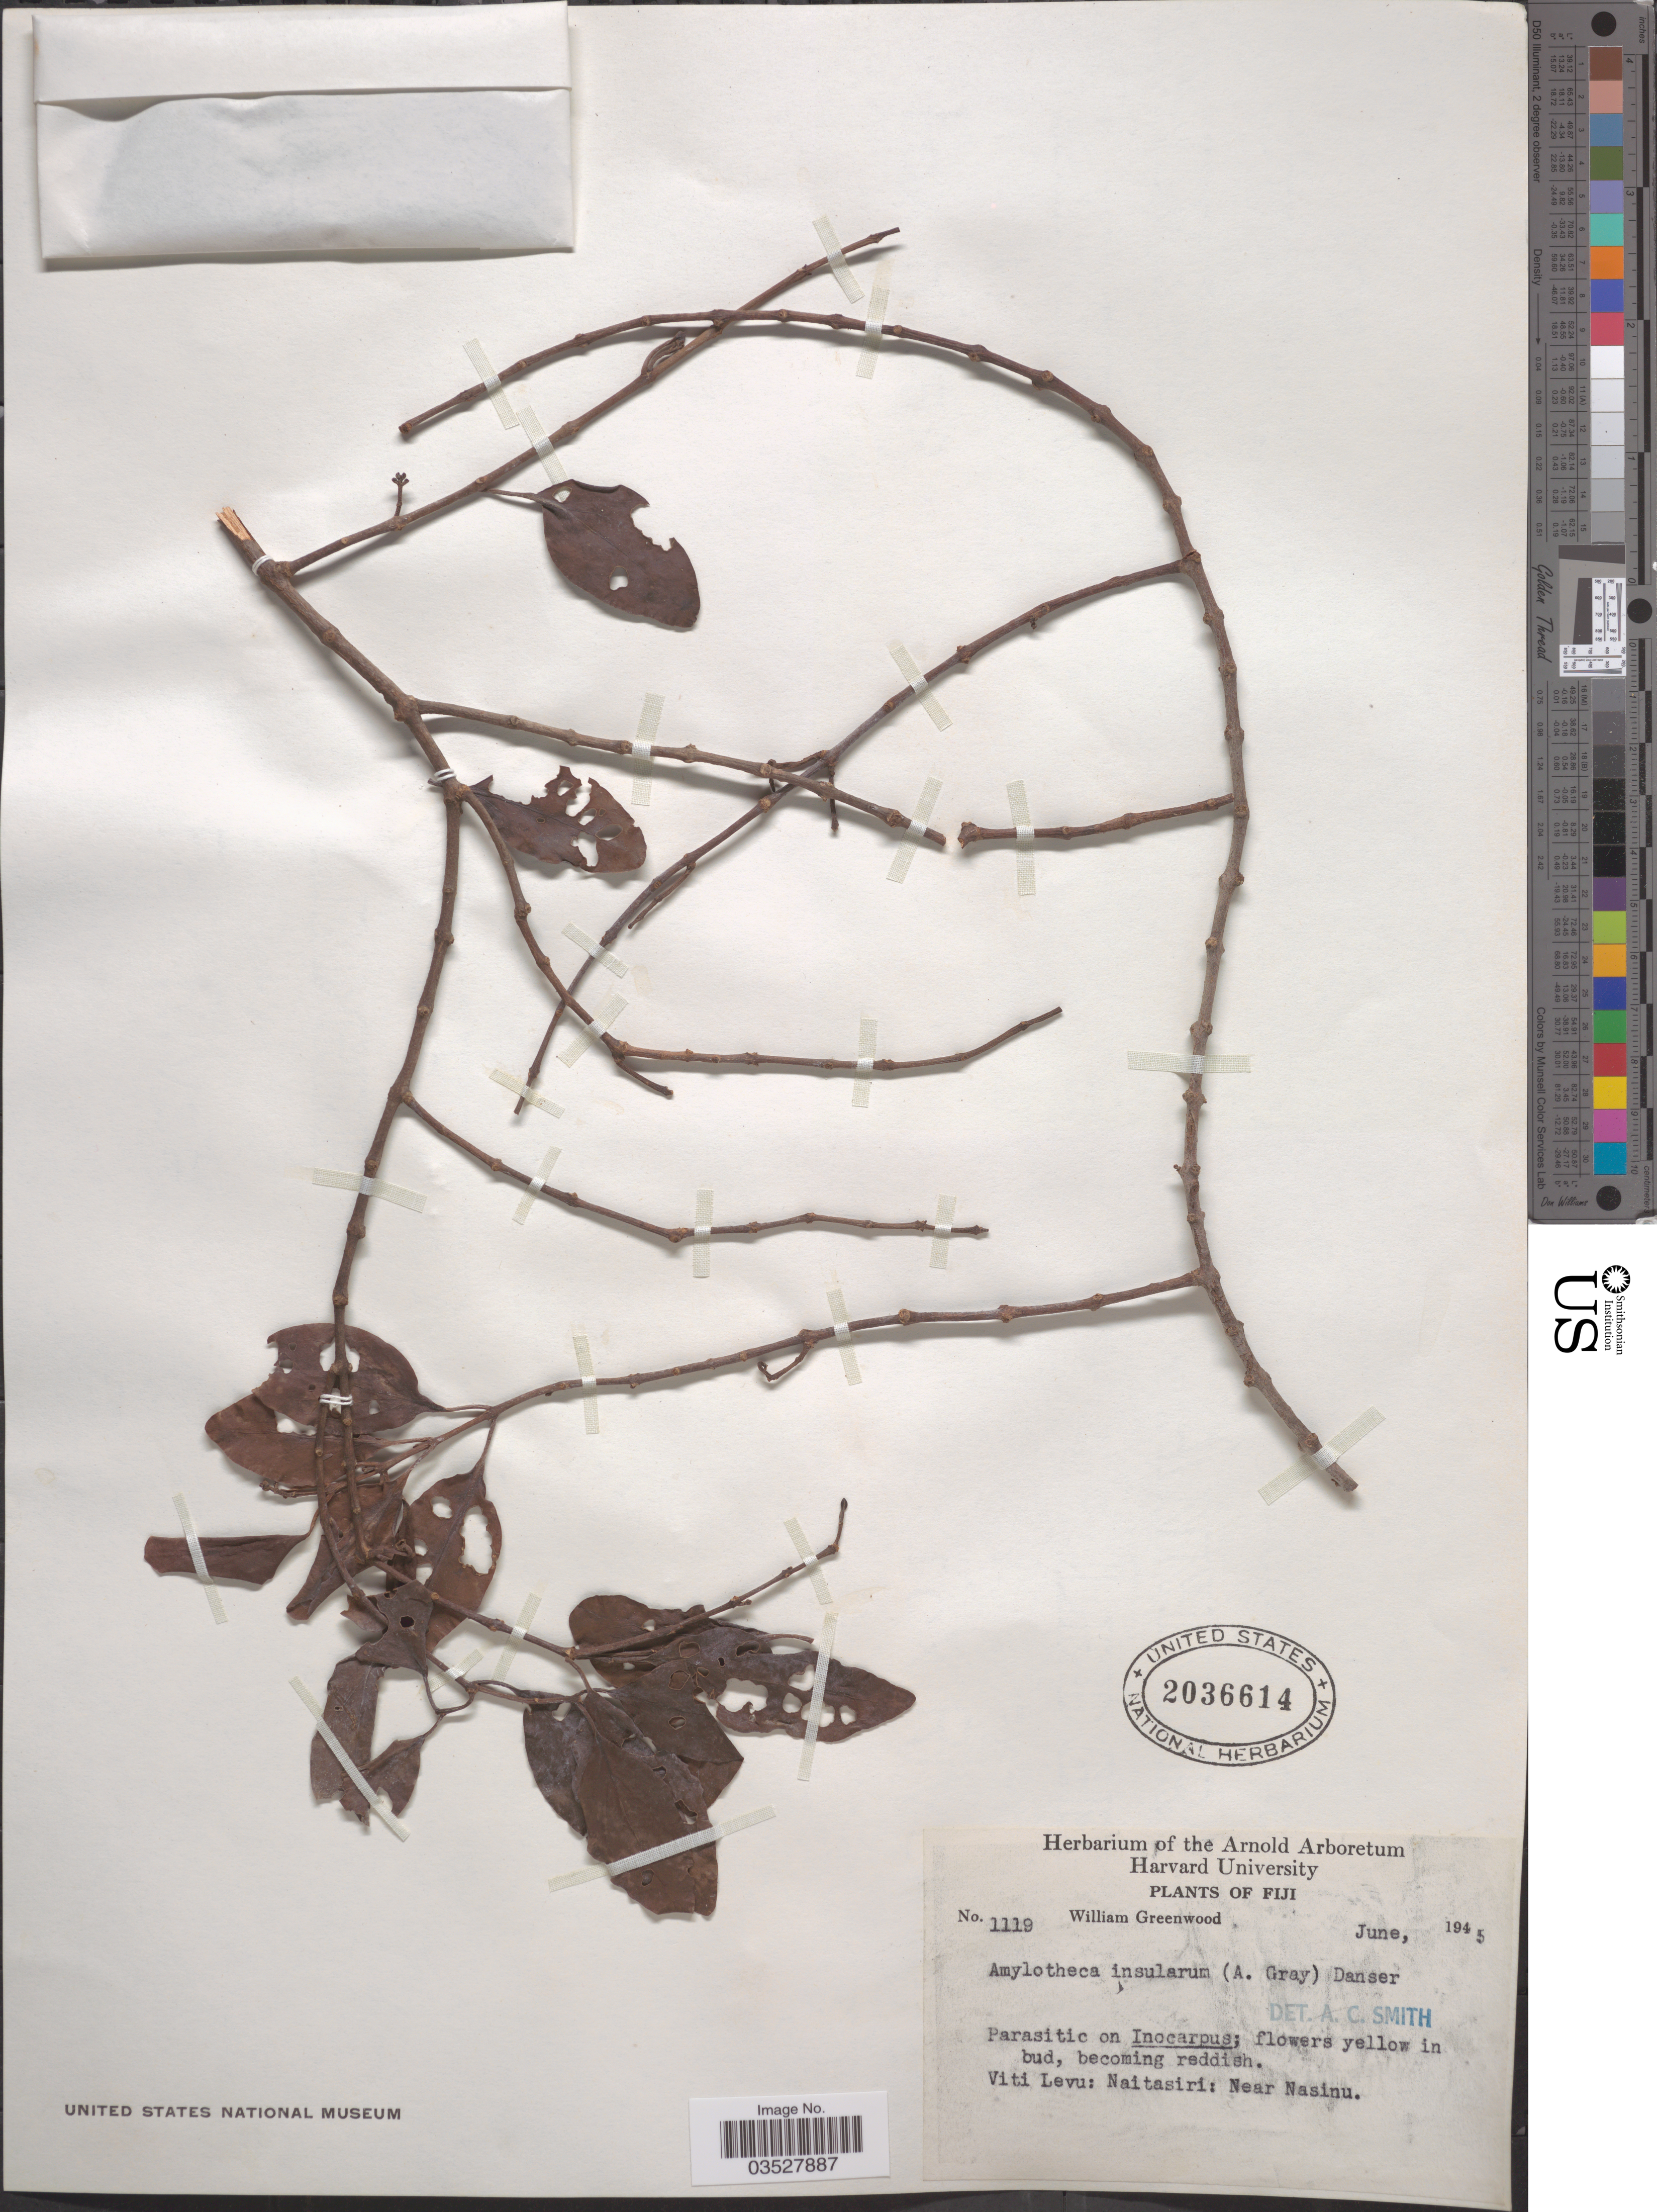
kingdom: Plantae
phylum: Tracheophyta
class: Magnoliopsida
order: Santalales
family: Loranthaceae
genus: Amylotheca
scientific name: Amylotheca insularum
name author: (A. Gray) Danser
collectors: W. Greenwood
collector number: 1119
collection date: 1945-06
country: Fiji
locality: Viti Levu: Naitasiri: Near Nasinu.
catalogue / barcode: US 2036614